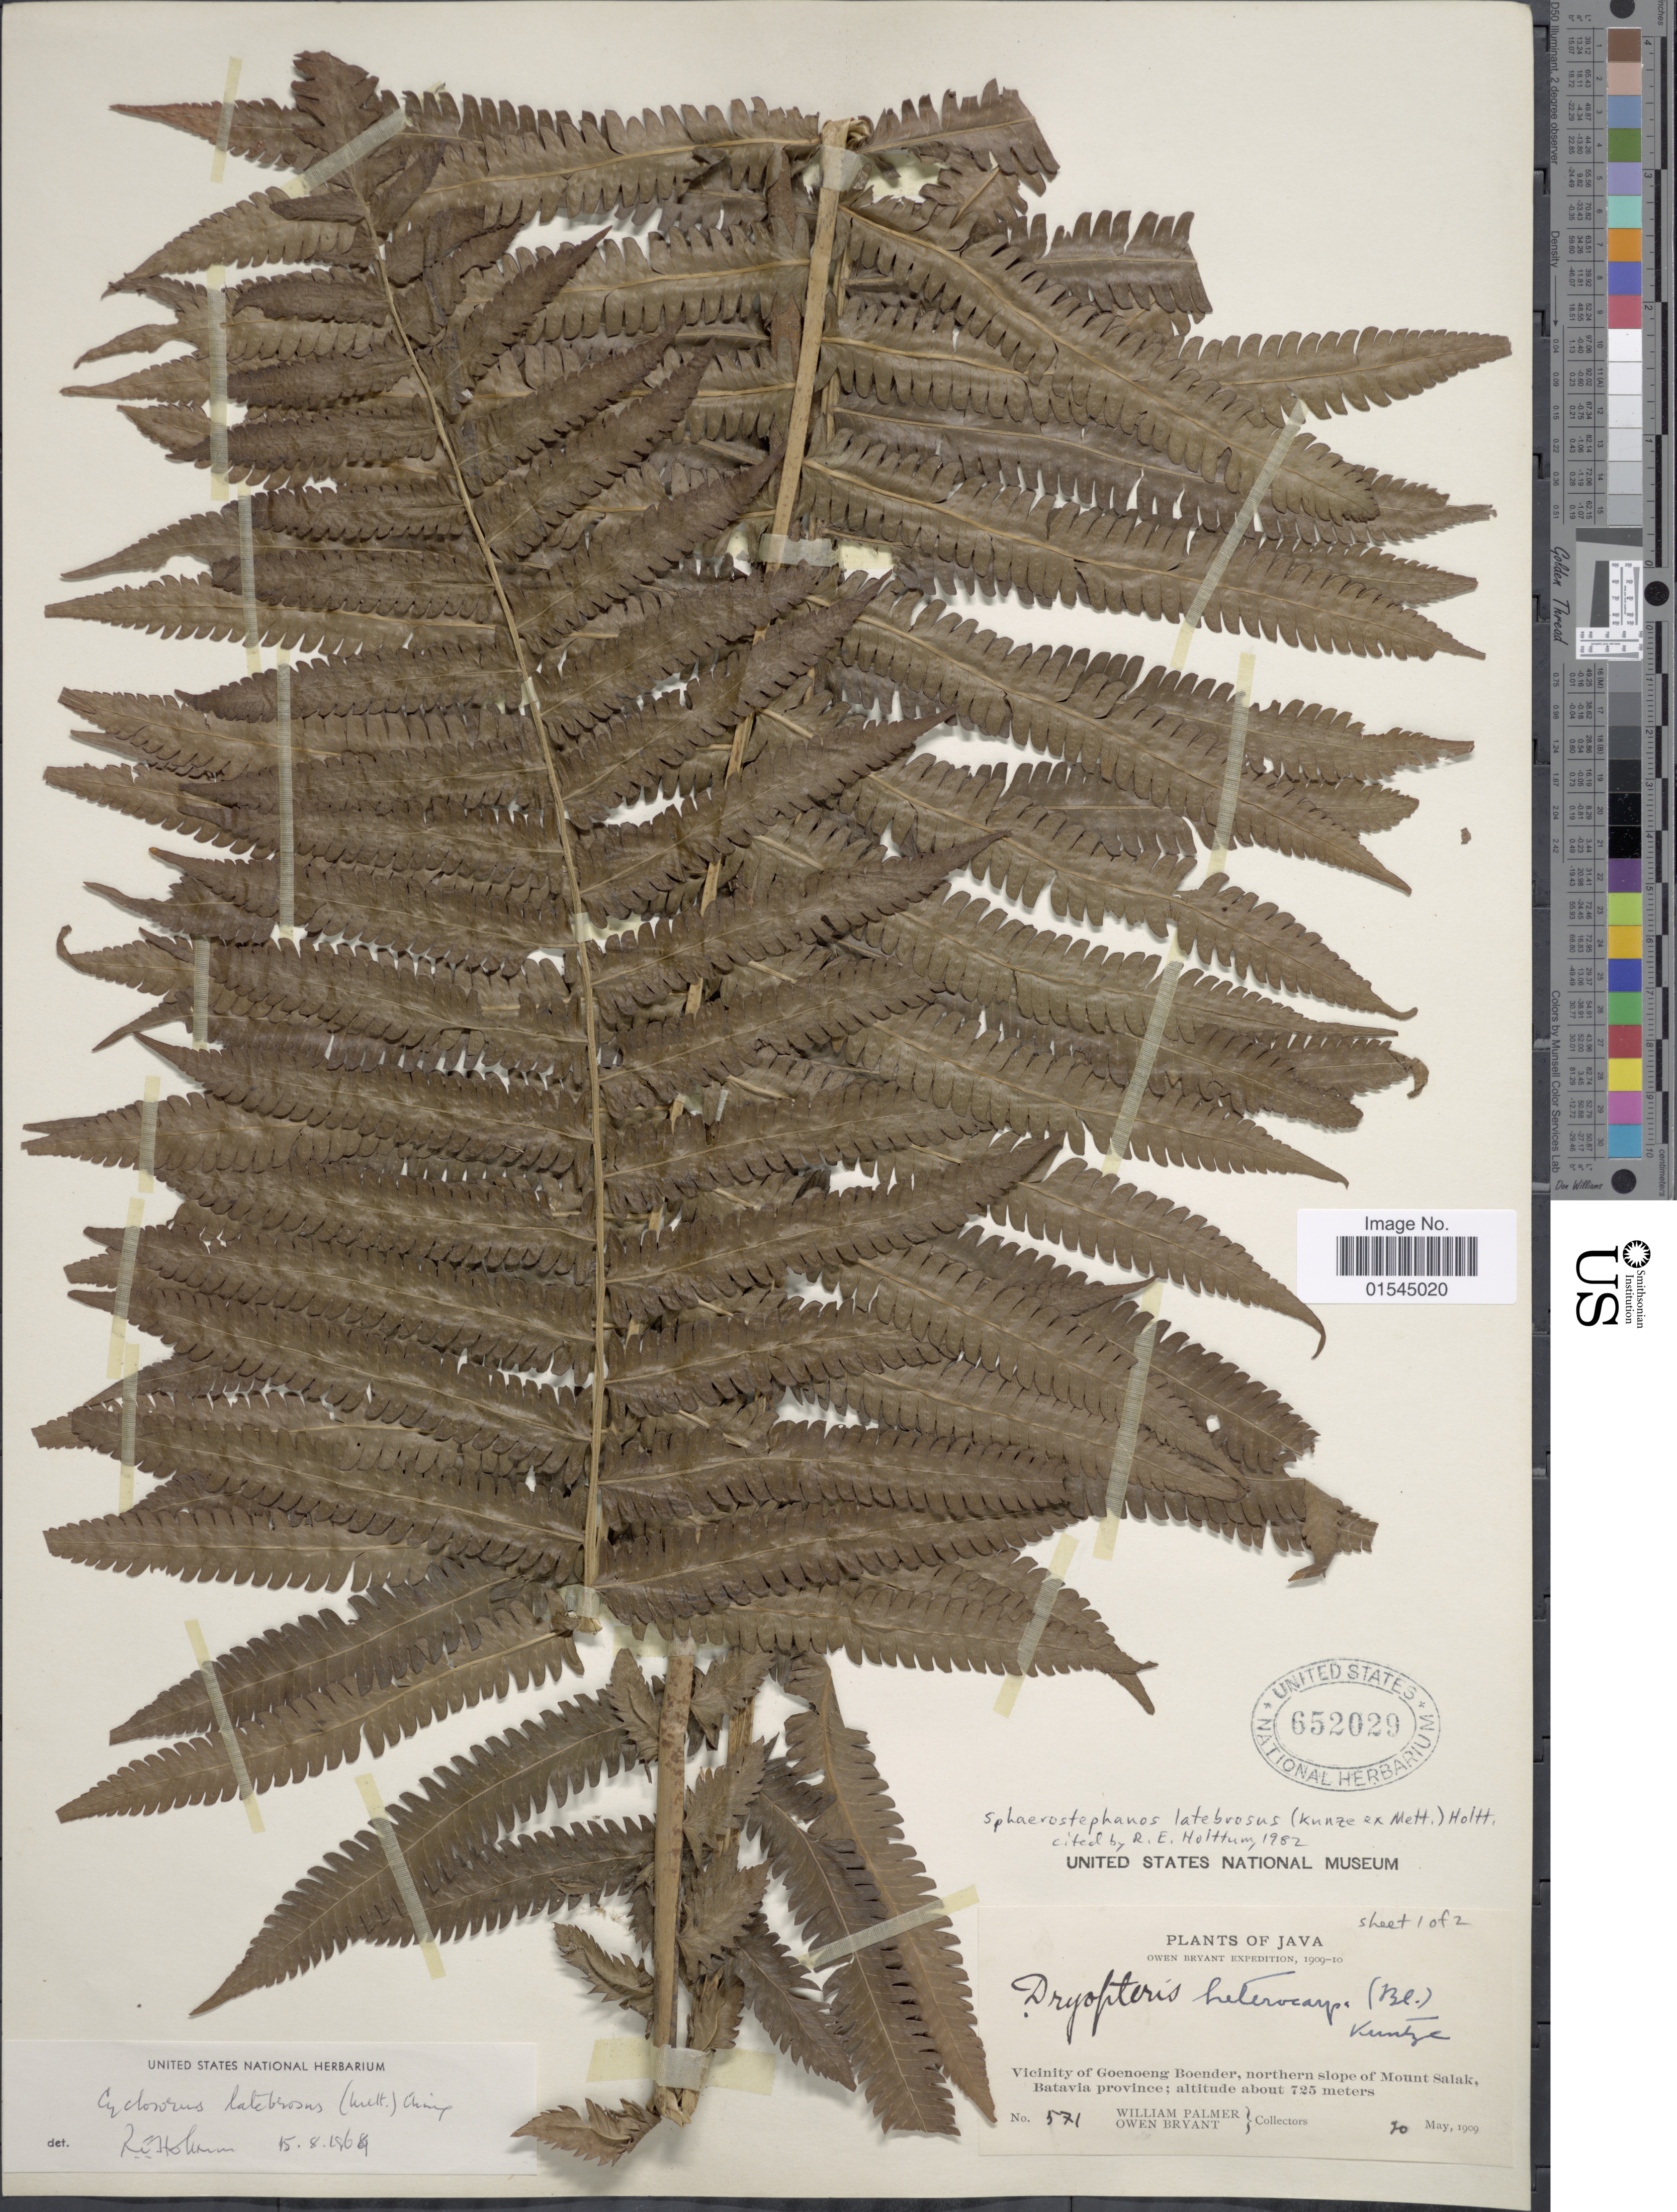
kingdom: Plantae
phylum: Tracheophyta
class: Polypodiopsida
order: Polypodiales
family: Thelypteridaceae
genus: Sphaerostephanos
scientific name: Sphaerostephanos latebrosus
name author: (Kunze ex Mett.) Holttum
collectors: W. Palmer & O. Bryant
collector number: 571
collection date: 1909-05-30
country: Indonesia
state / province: Java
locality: Java. Vicinity of Goenoeng Boender, northern slope of Mount Salak, Batavia province.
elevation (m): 725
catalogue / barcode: US 652029